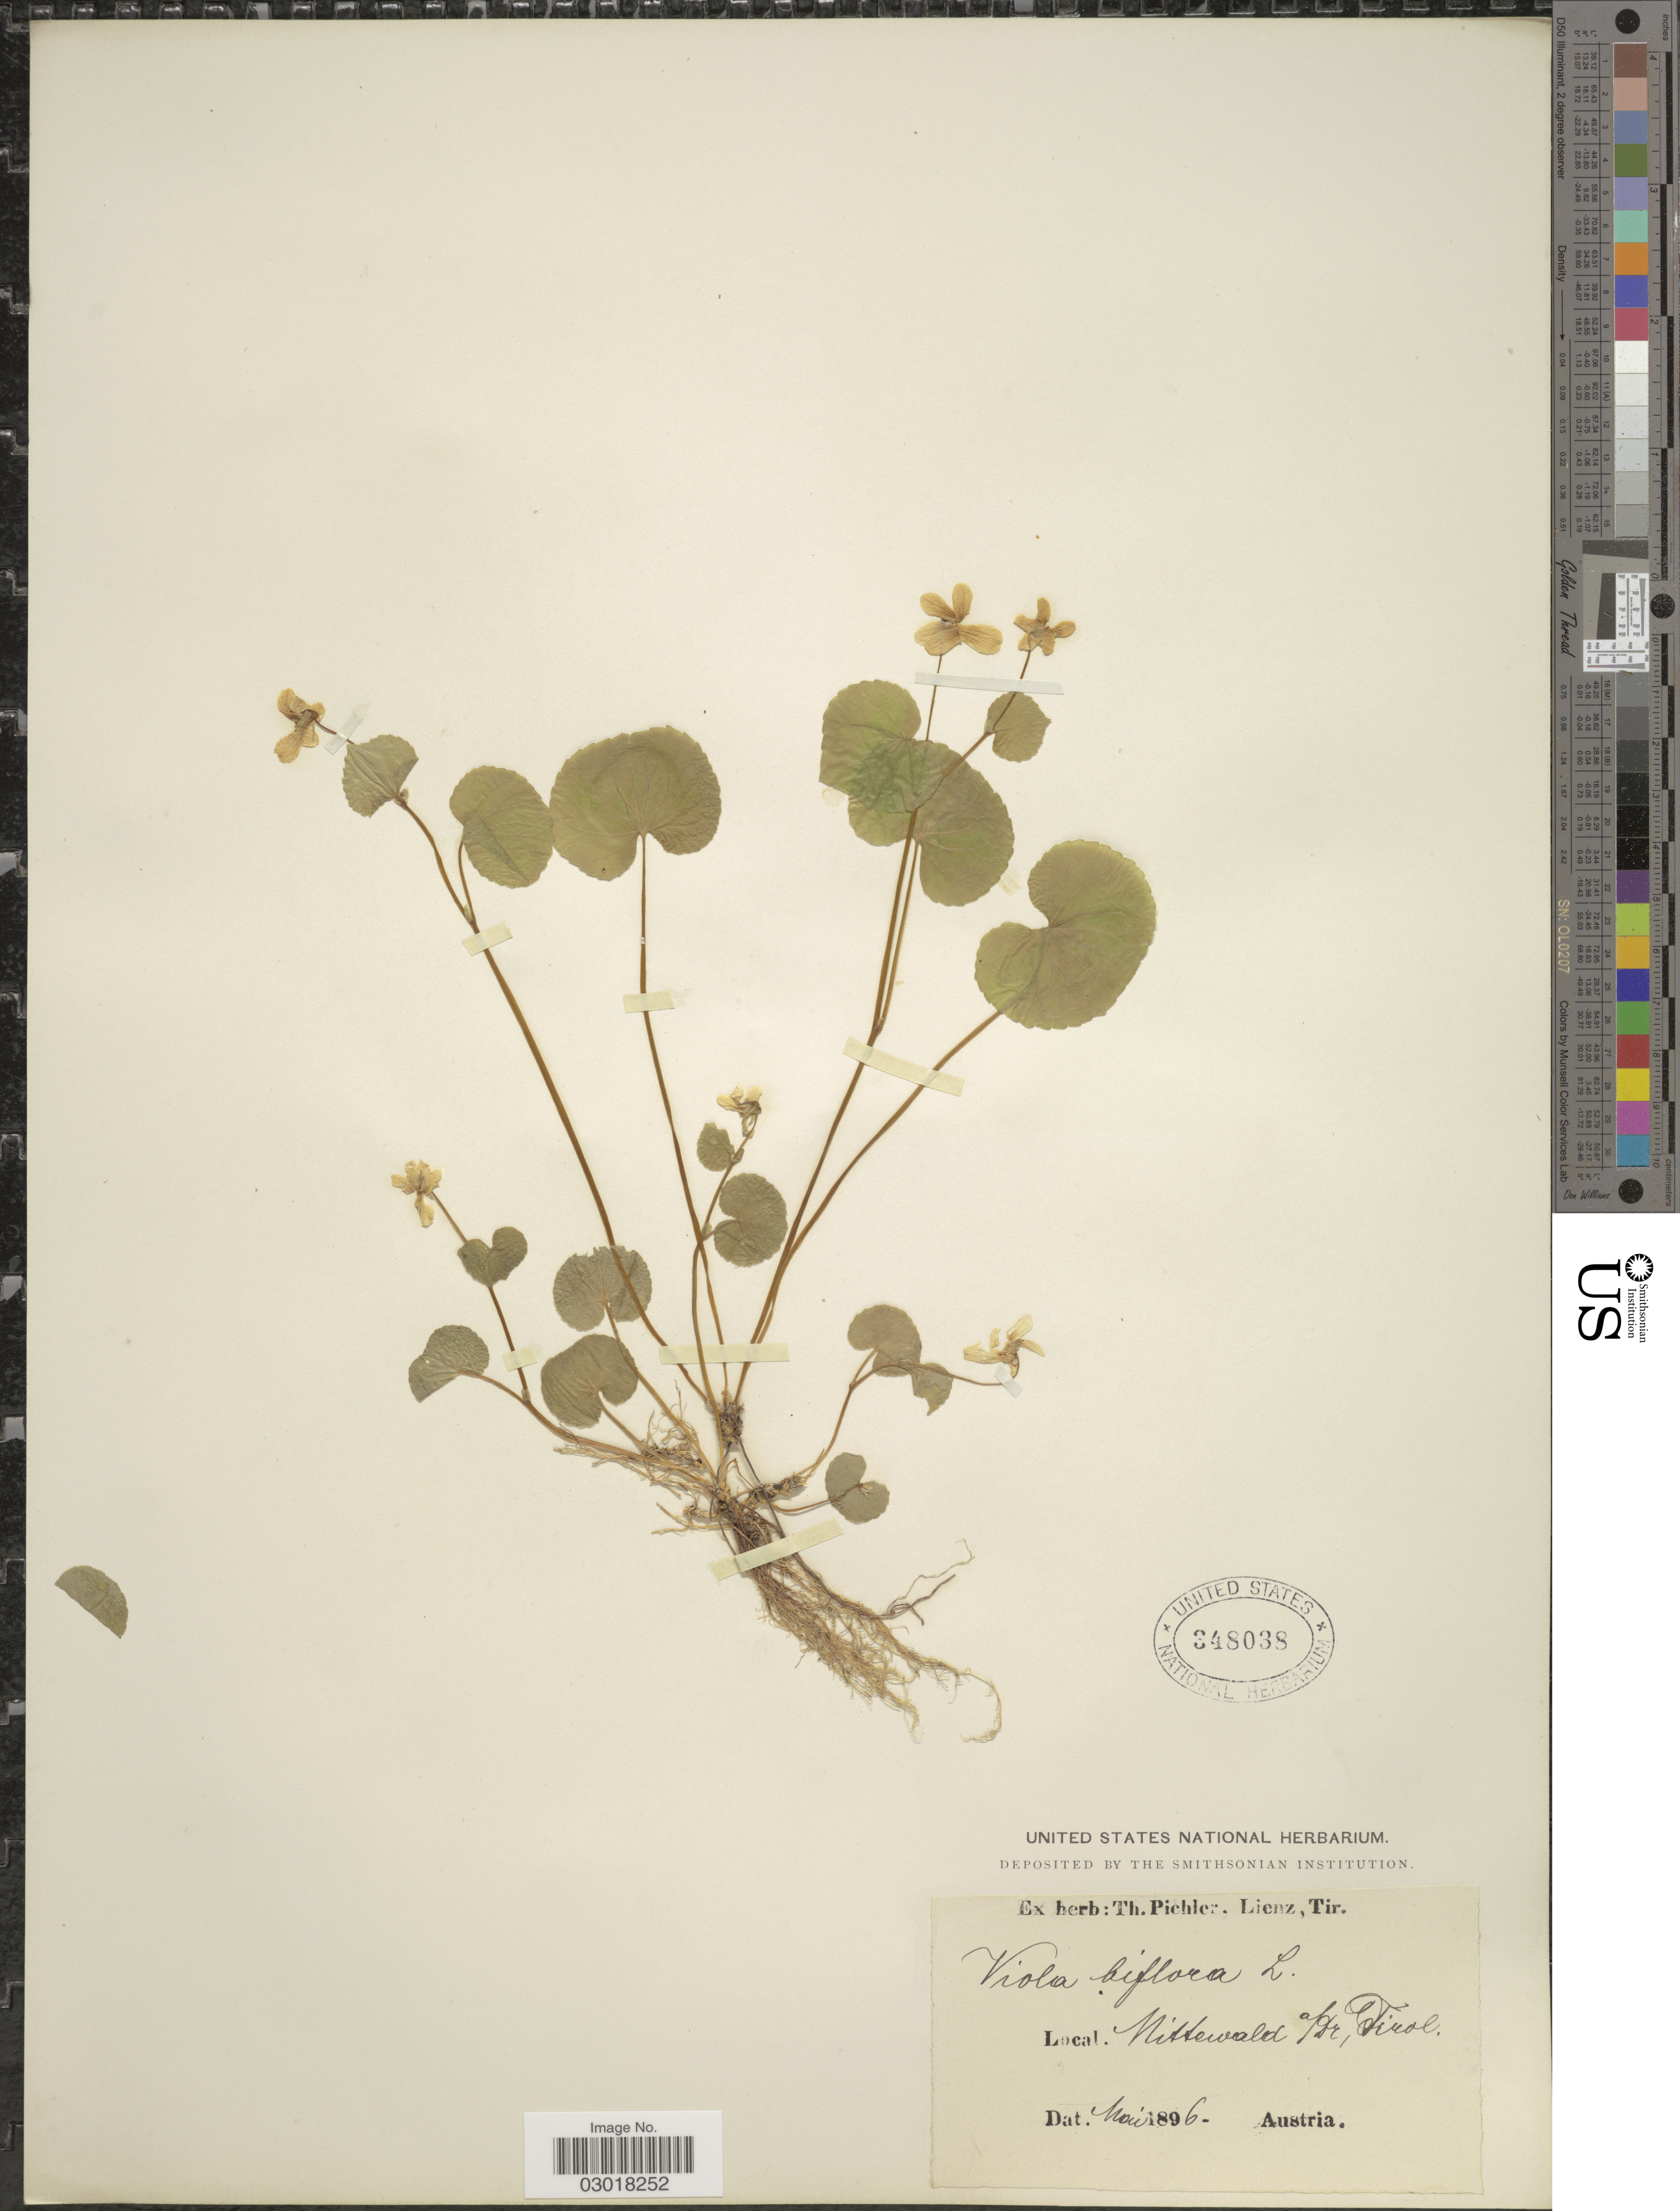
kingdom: Plantae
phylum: Tracheophyta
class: Magnoliopsida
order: Malpighiales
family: Violaceae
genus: Viola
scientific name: Viola biflora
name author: L.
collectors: ex herb. T. Pichler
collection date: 1896-05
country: Austria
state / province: Tirol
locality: Nittewald.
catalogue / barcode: US 348038